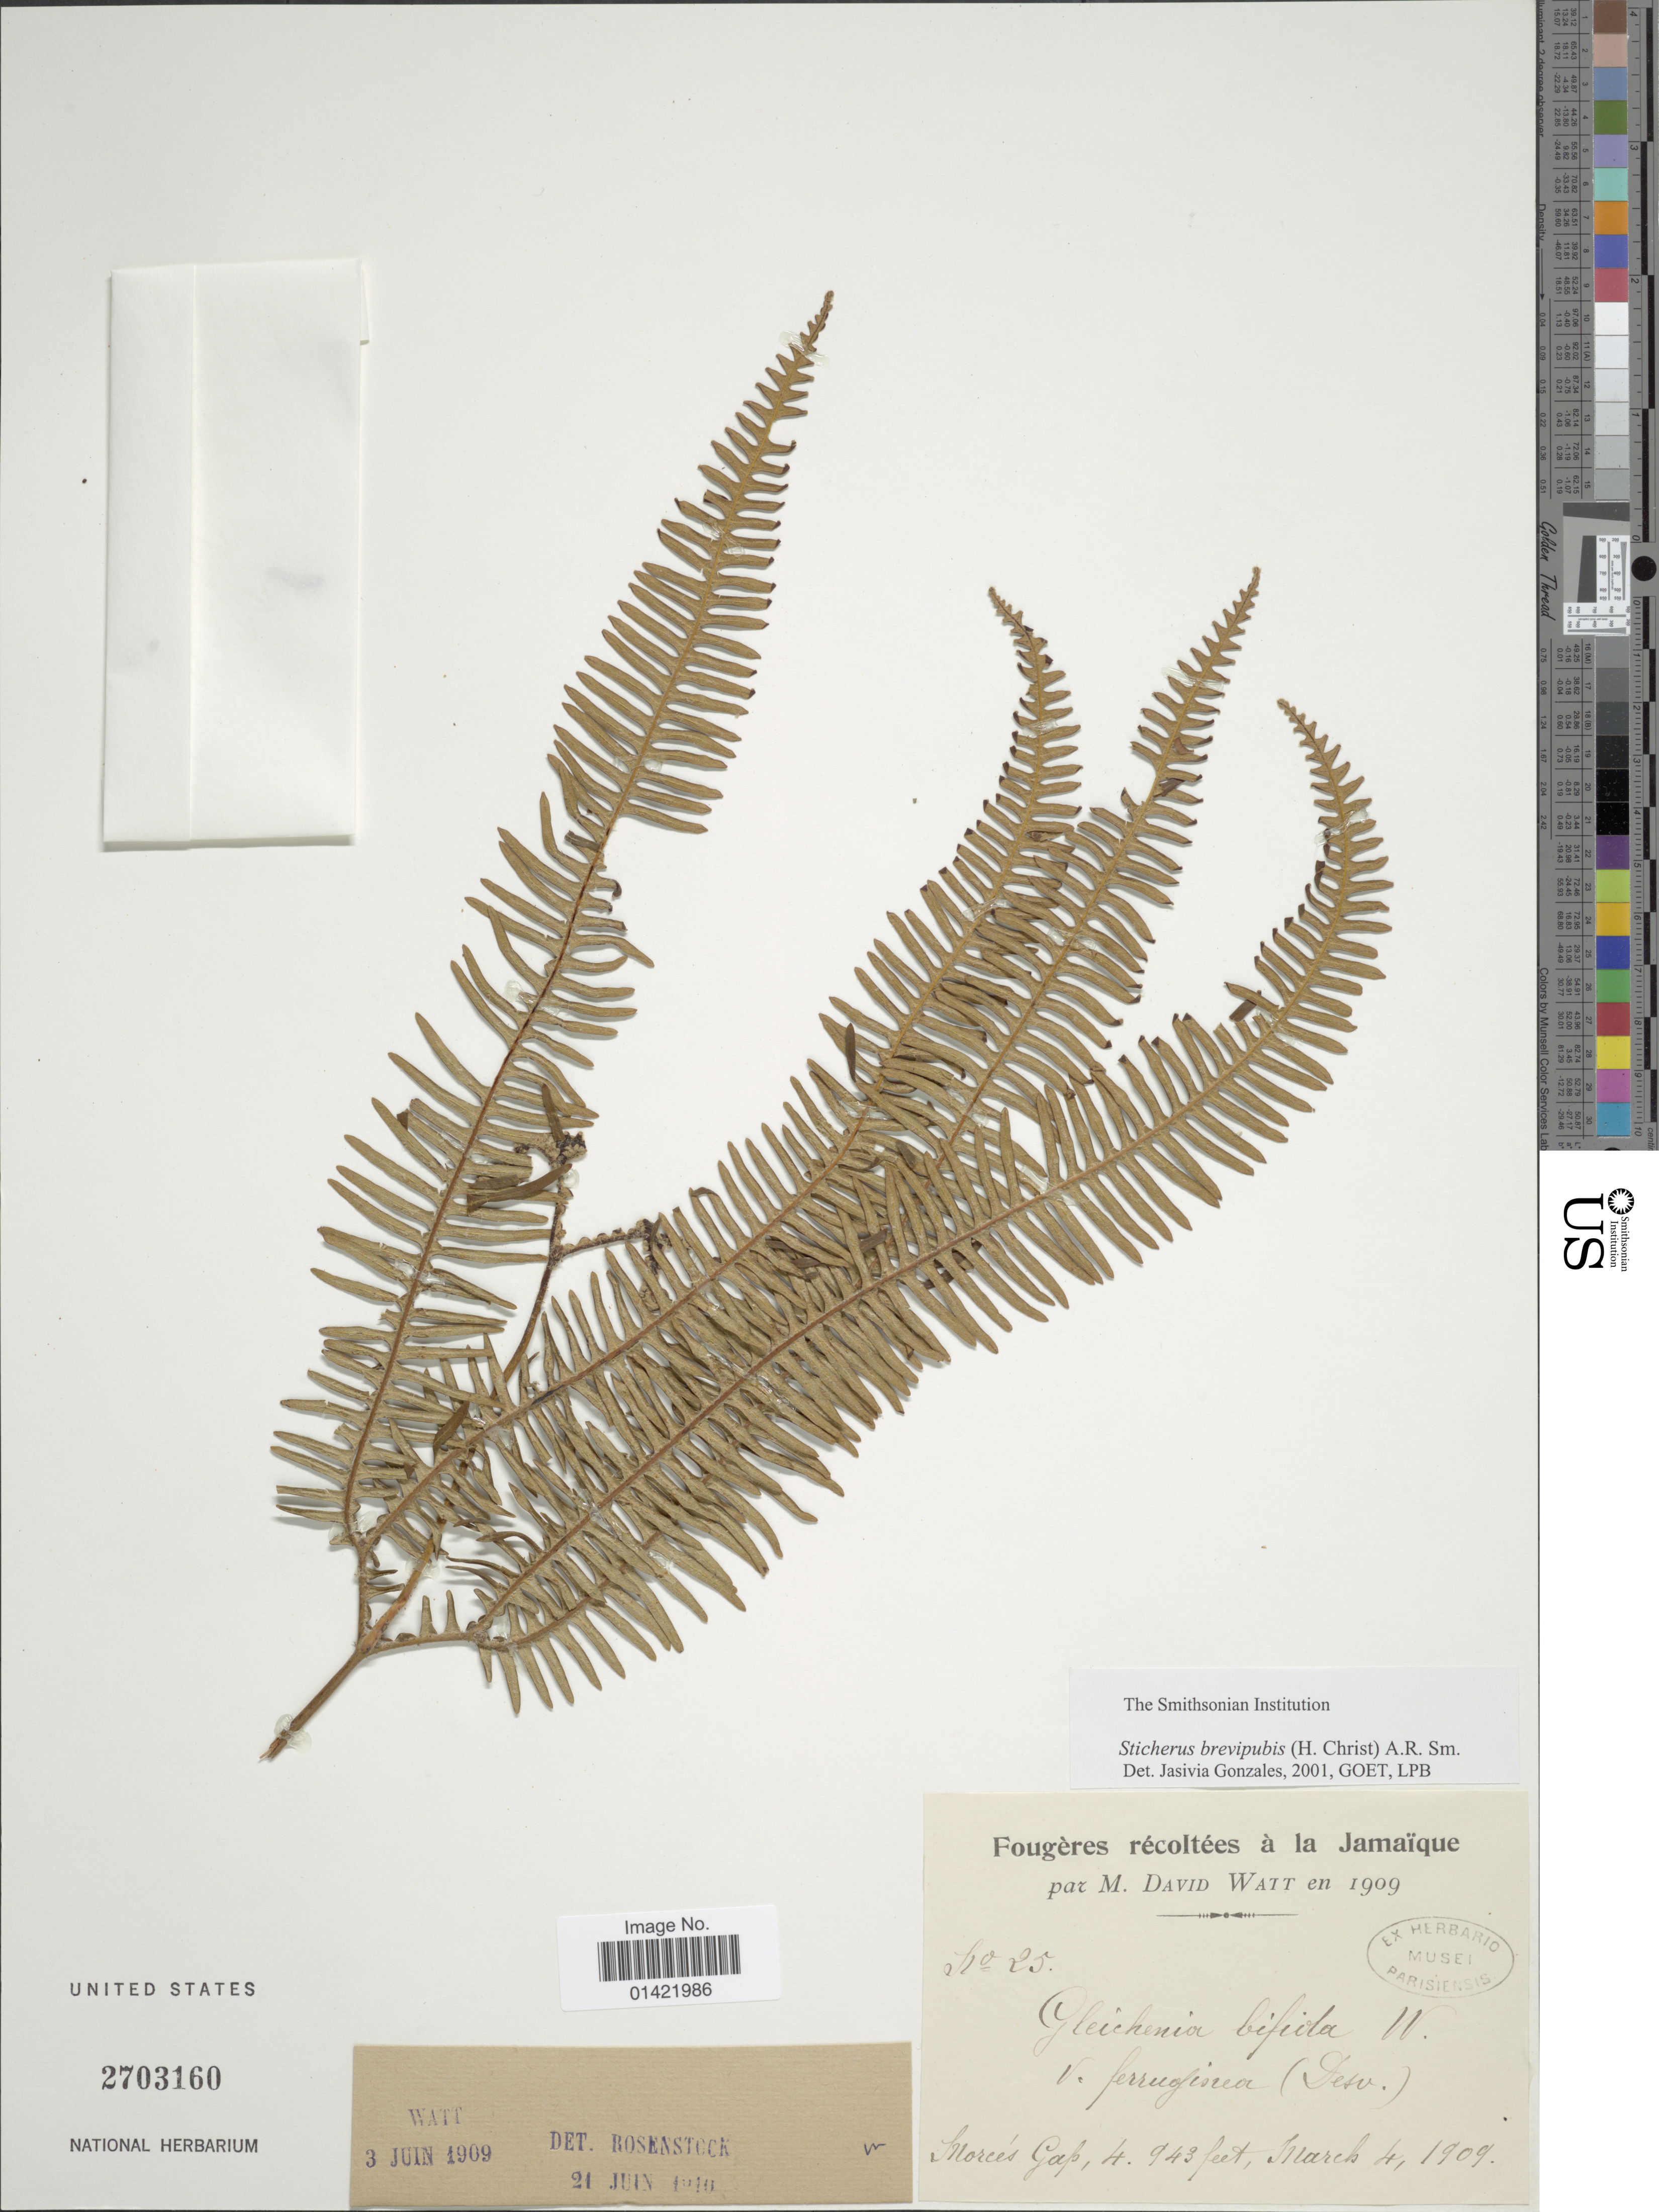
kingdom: Plantae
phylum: Tracheophyta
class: Polypodiopsida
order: Gleicheniales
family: Gleicheniaceae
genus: Sticherus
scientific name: Sticherus fulvus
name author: (Desv.) Ching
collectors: D. A. P. Watt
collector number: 25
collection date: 1909-03-04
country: Jamaica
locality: Morces Gap.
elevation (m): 1507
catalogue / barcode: US 2703160